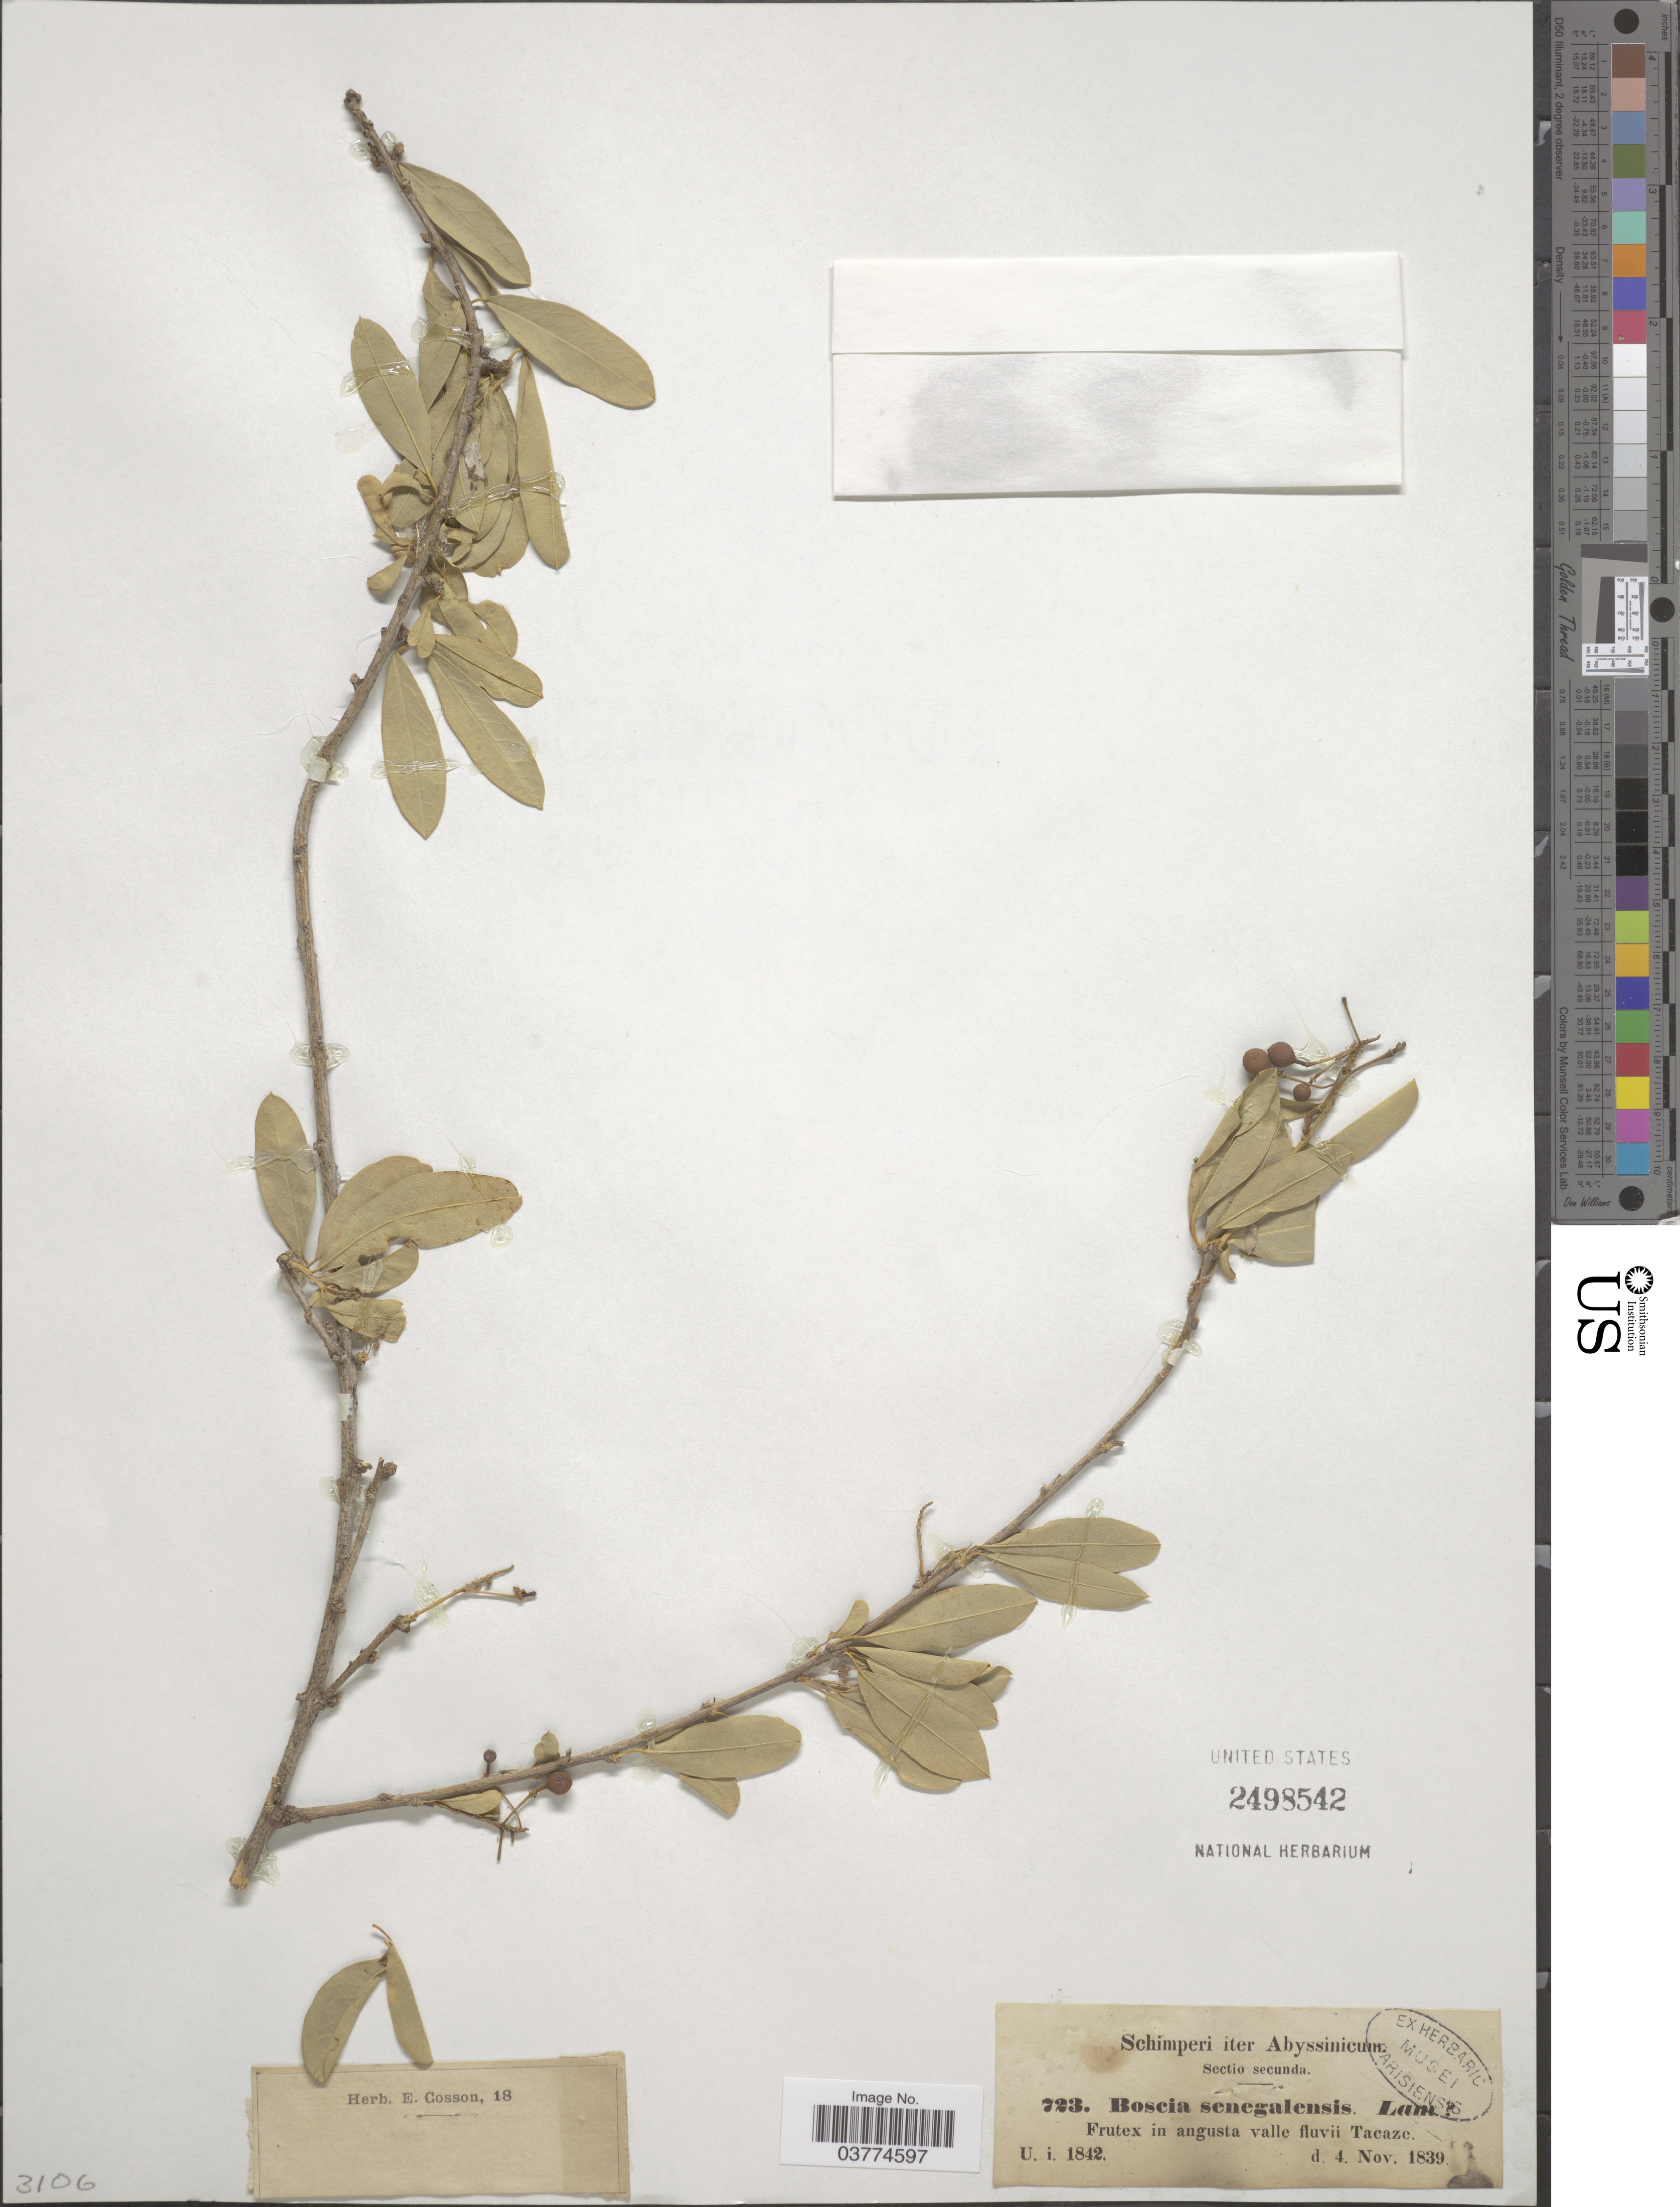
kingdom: Plantae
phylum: Tracheophyta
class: Magnoliopsida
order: Brassicales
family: Capparaceae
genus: Boscia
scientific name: Boscia senegalensis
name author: (Pers.) Lam. ex Poir.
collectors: -. Schimper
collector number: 723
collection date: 1939-11-04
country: Ethiopia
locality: Iter Abyssinicum. Frutex in angusta valle fluvii Tacaze.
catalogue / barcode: US 2498542